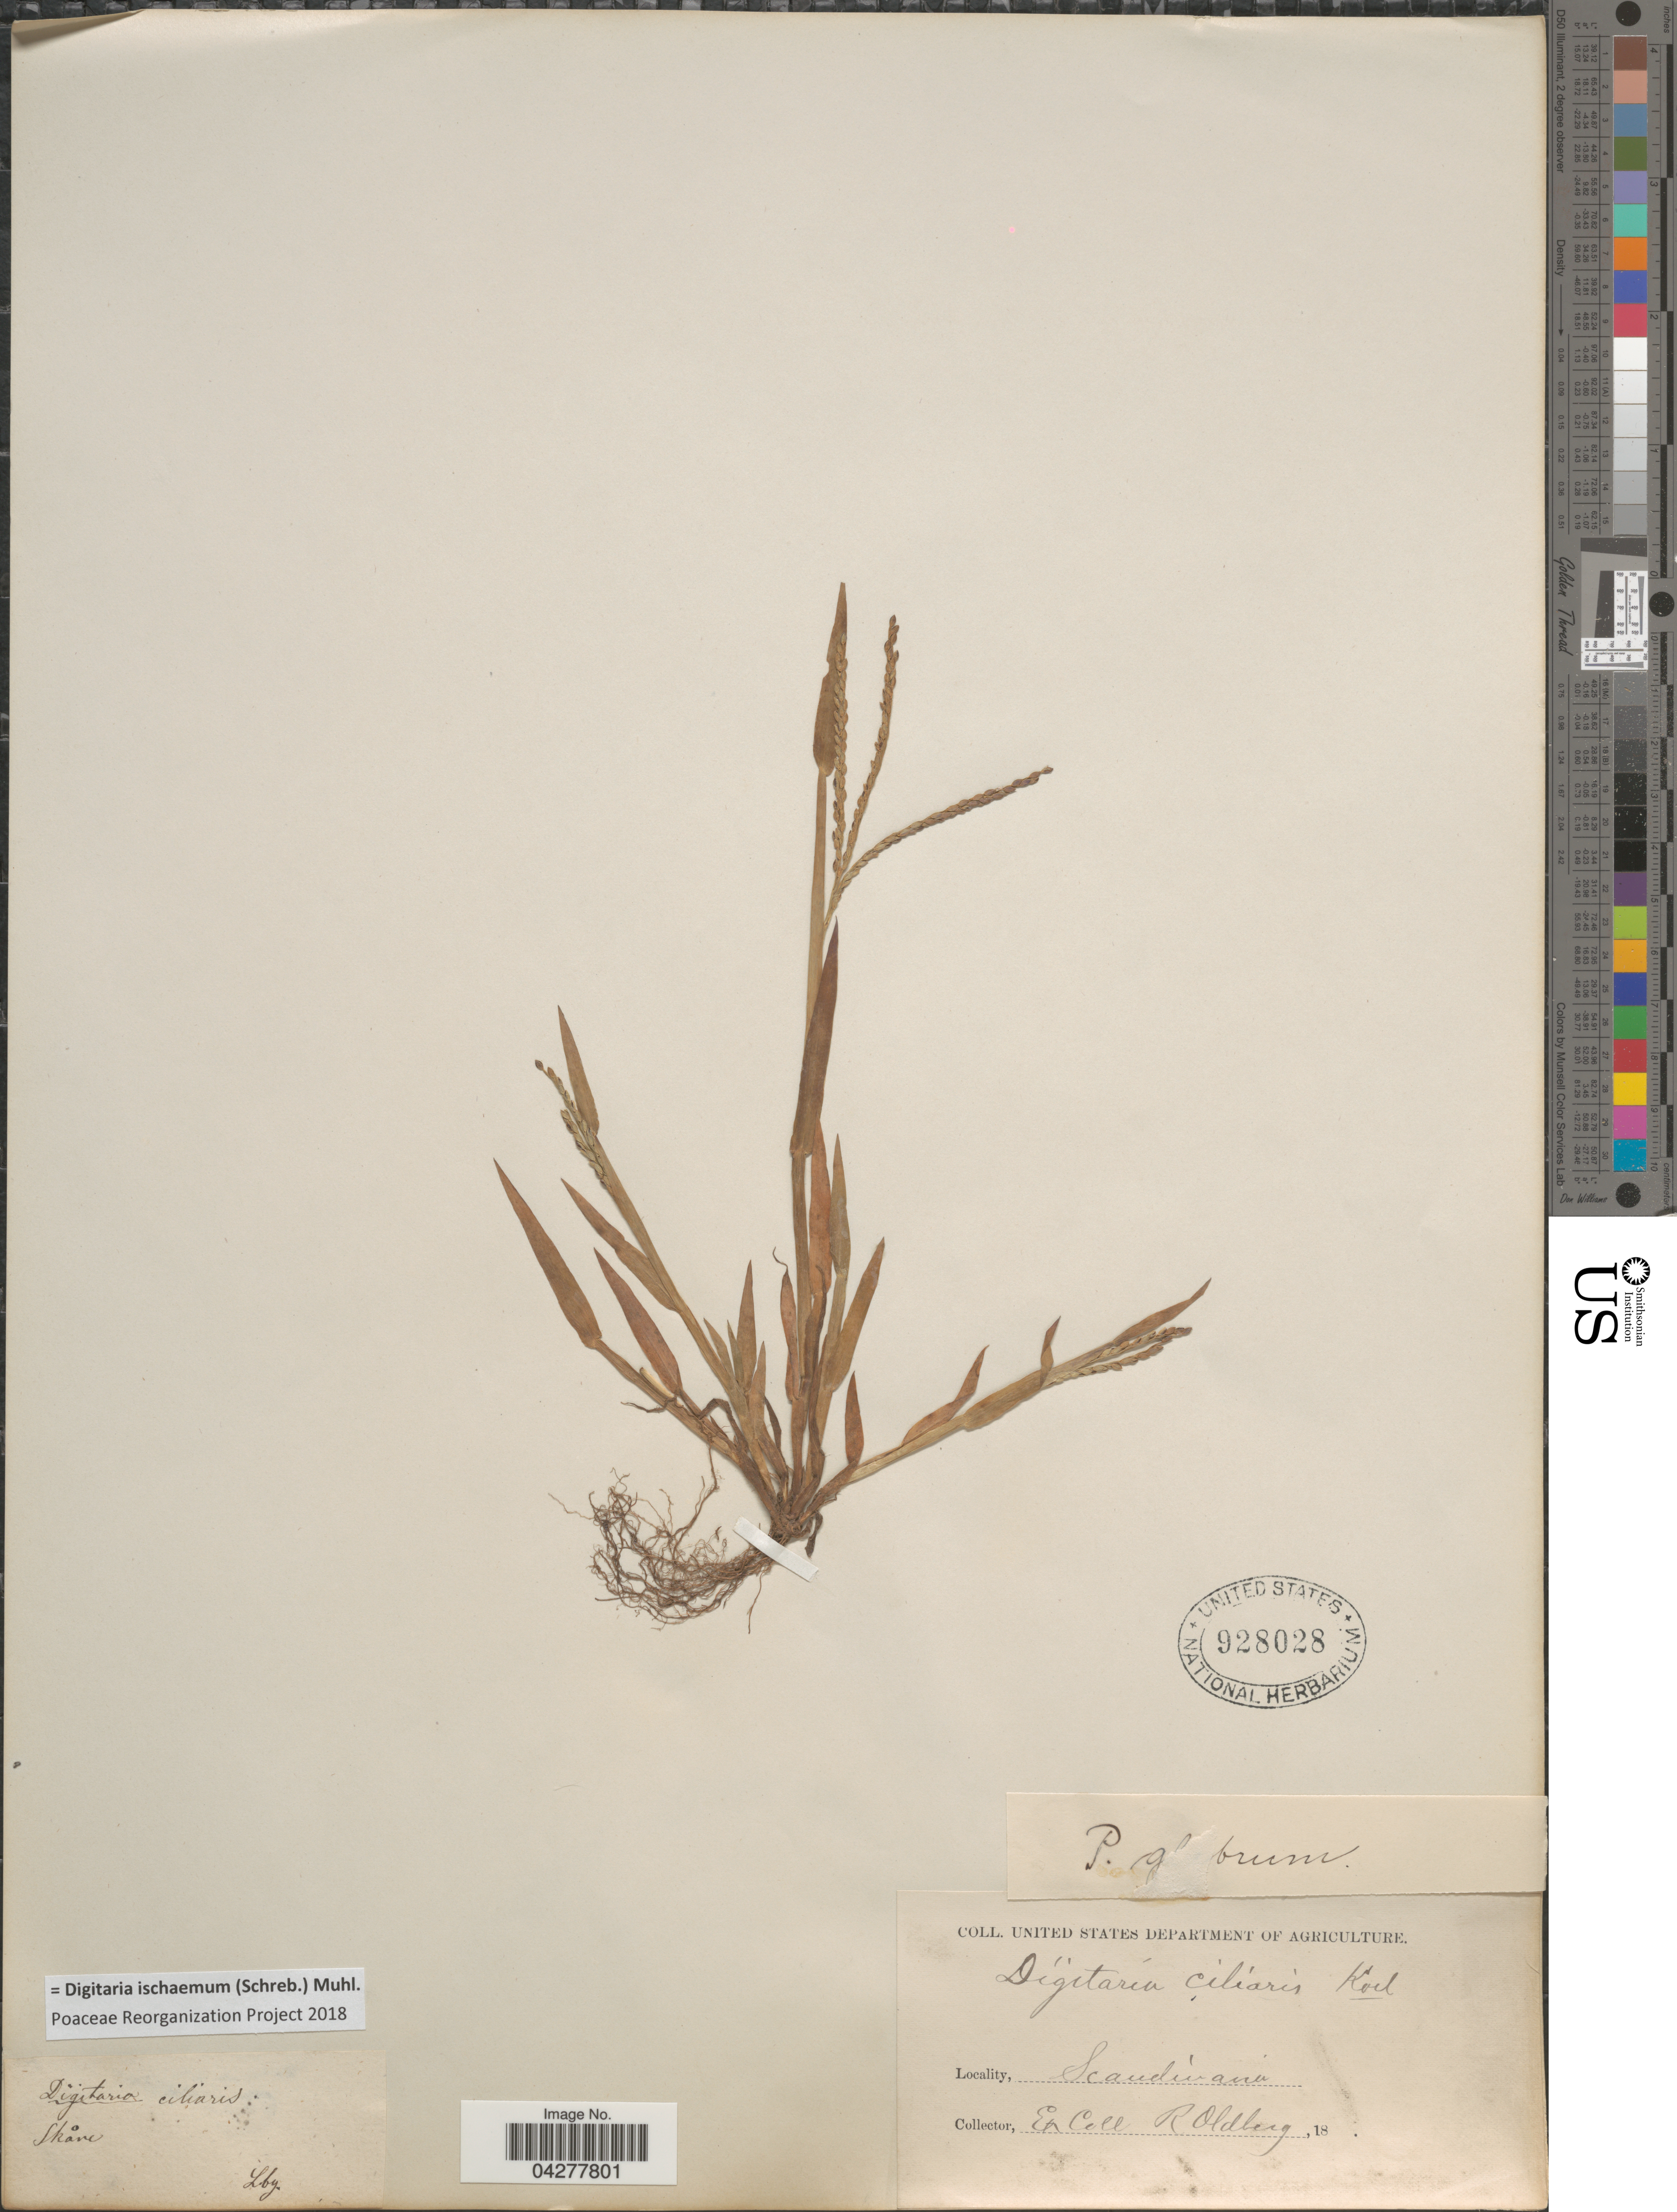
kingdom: Plantae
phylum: Tracheophyta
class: Liliopsida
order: Poales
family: Poaceae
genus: Digitaria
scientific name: Digitaria ischaemum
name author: (Schreber) Schreber ex Muhl.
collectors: Lbg. & R. Oldberg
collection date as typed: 18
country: Sweden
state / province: Skåne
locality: Scandinavia.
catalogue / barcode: US 928028